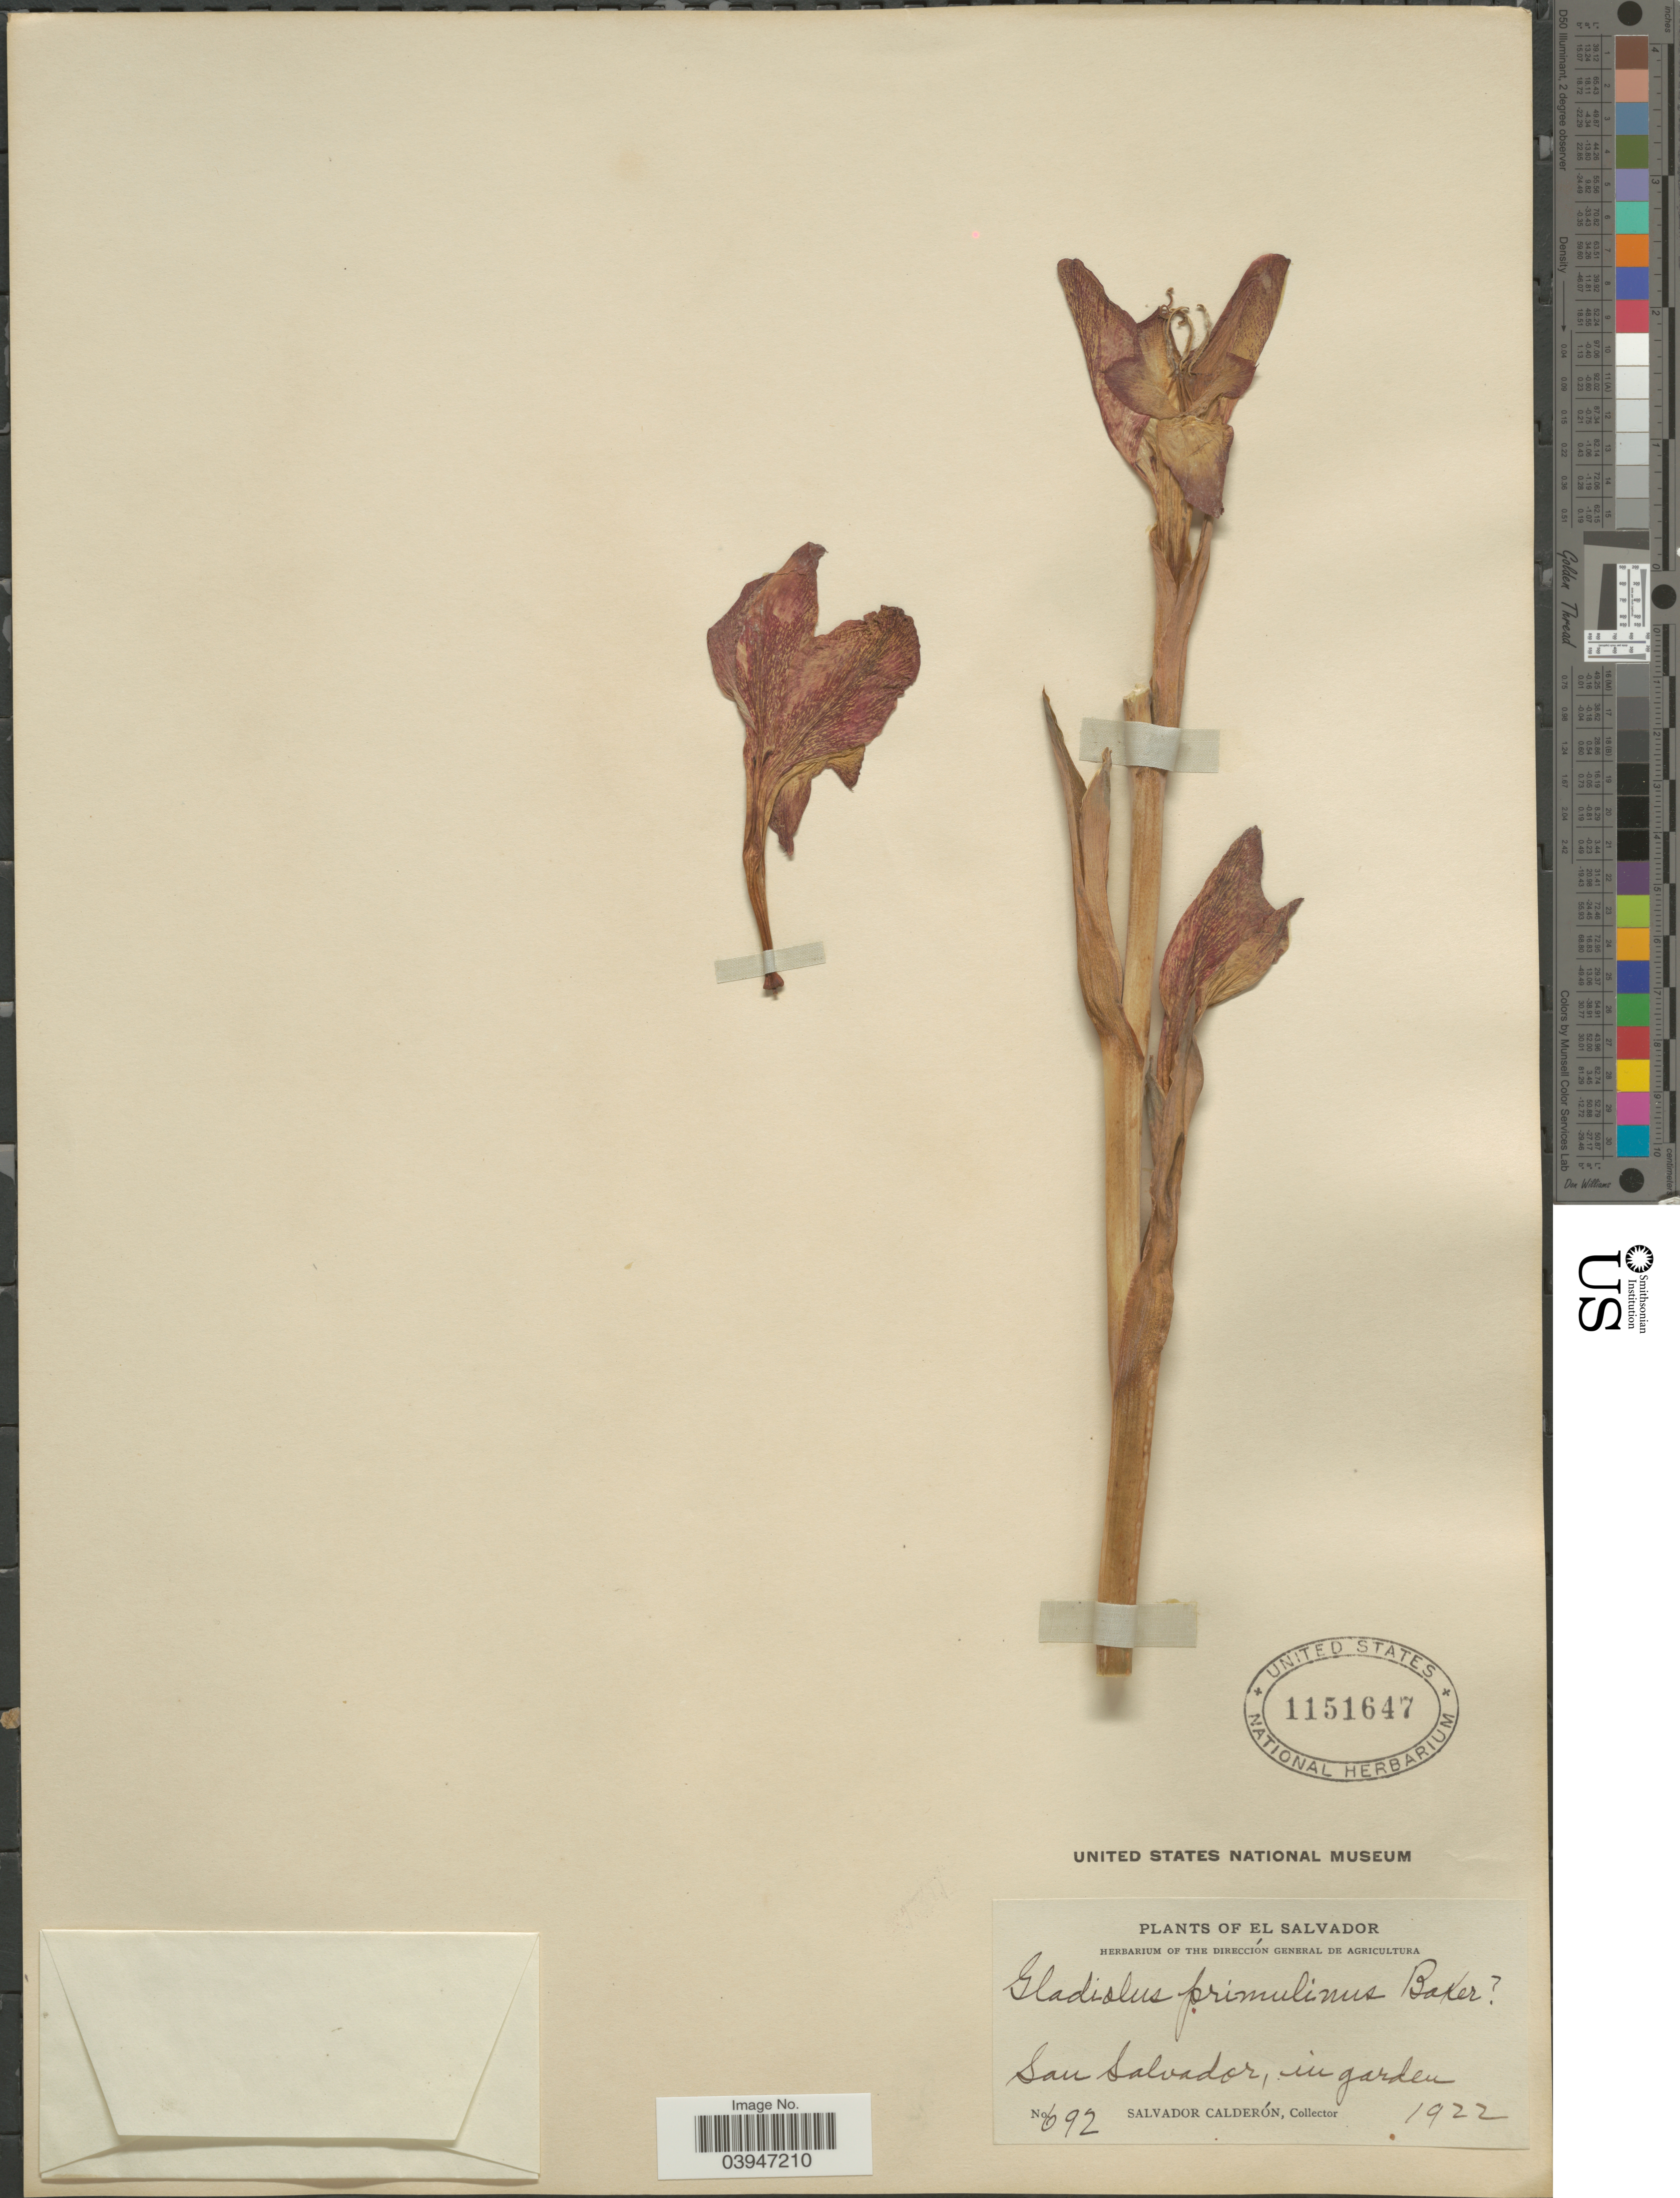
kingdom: Plantae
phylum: Tracheophyta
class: Liliopsida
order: Asparagales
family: Iridaceae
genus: Gladiolus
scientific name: Gladiolus primulinus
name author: Baker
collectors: S. Calderón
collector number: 692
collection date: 1922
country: El Salvador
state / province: San Salvador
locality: San Salvador, in garden.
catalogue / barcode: US 1151647